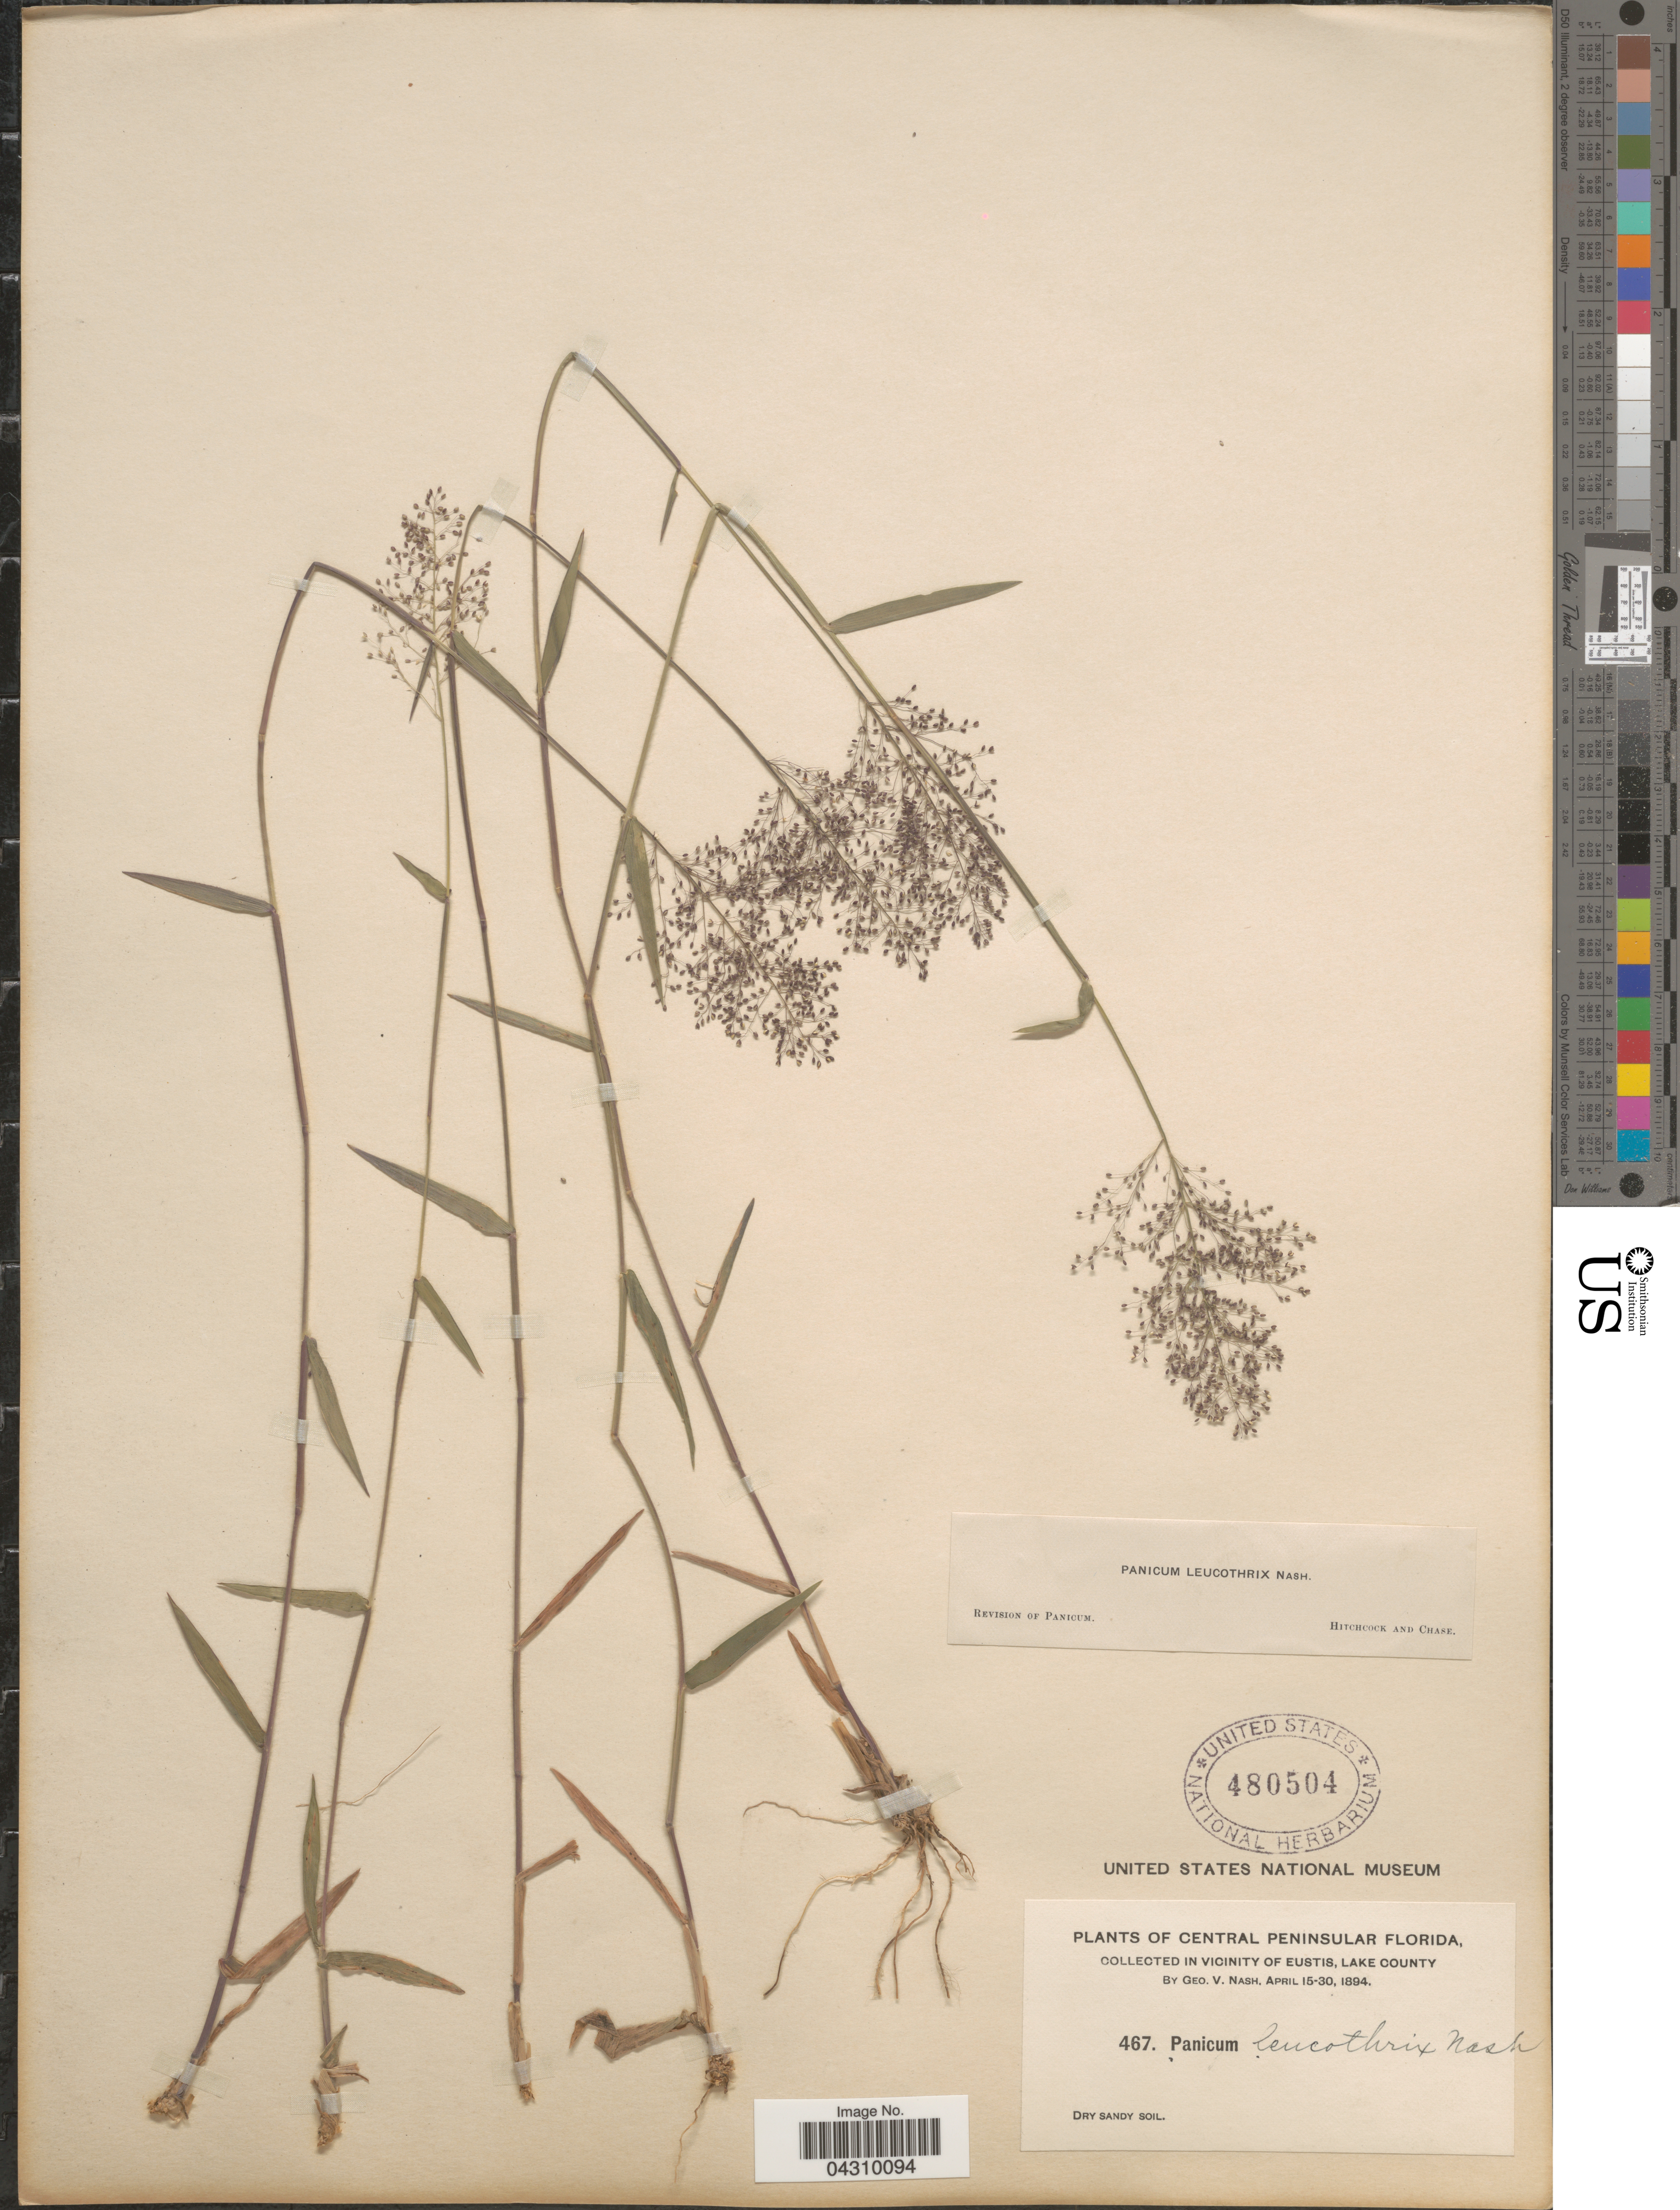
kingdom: Plantae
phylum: Tracheophyta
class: Liliopsida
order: Poales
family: Poaceae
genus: Dichanthelium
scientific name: Dichanthelium acuminatum var. acuminatum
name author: (Sw.) Gould & C.A. Clark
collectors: G. V. Nash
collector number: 467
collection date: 1894-04-15/1894-04-30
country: United States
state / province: Florida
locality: Central Peninsular Florida, in vicinity of Eustis, Lake County.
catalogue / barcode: US 480504